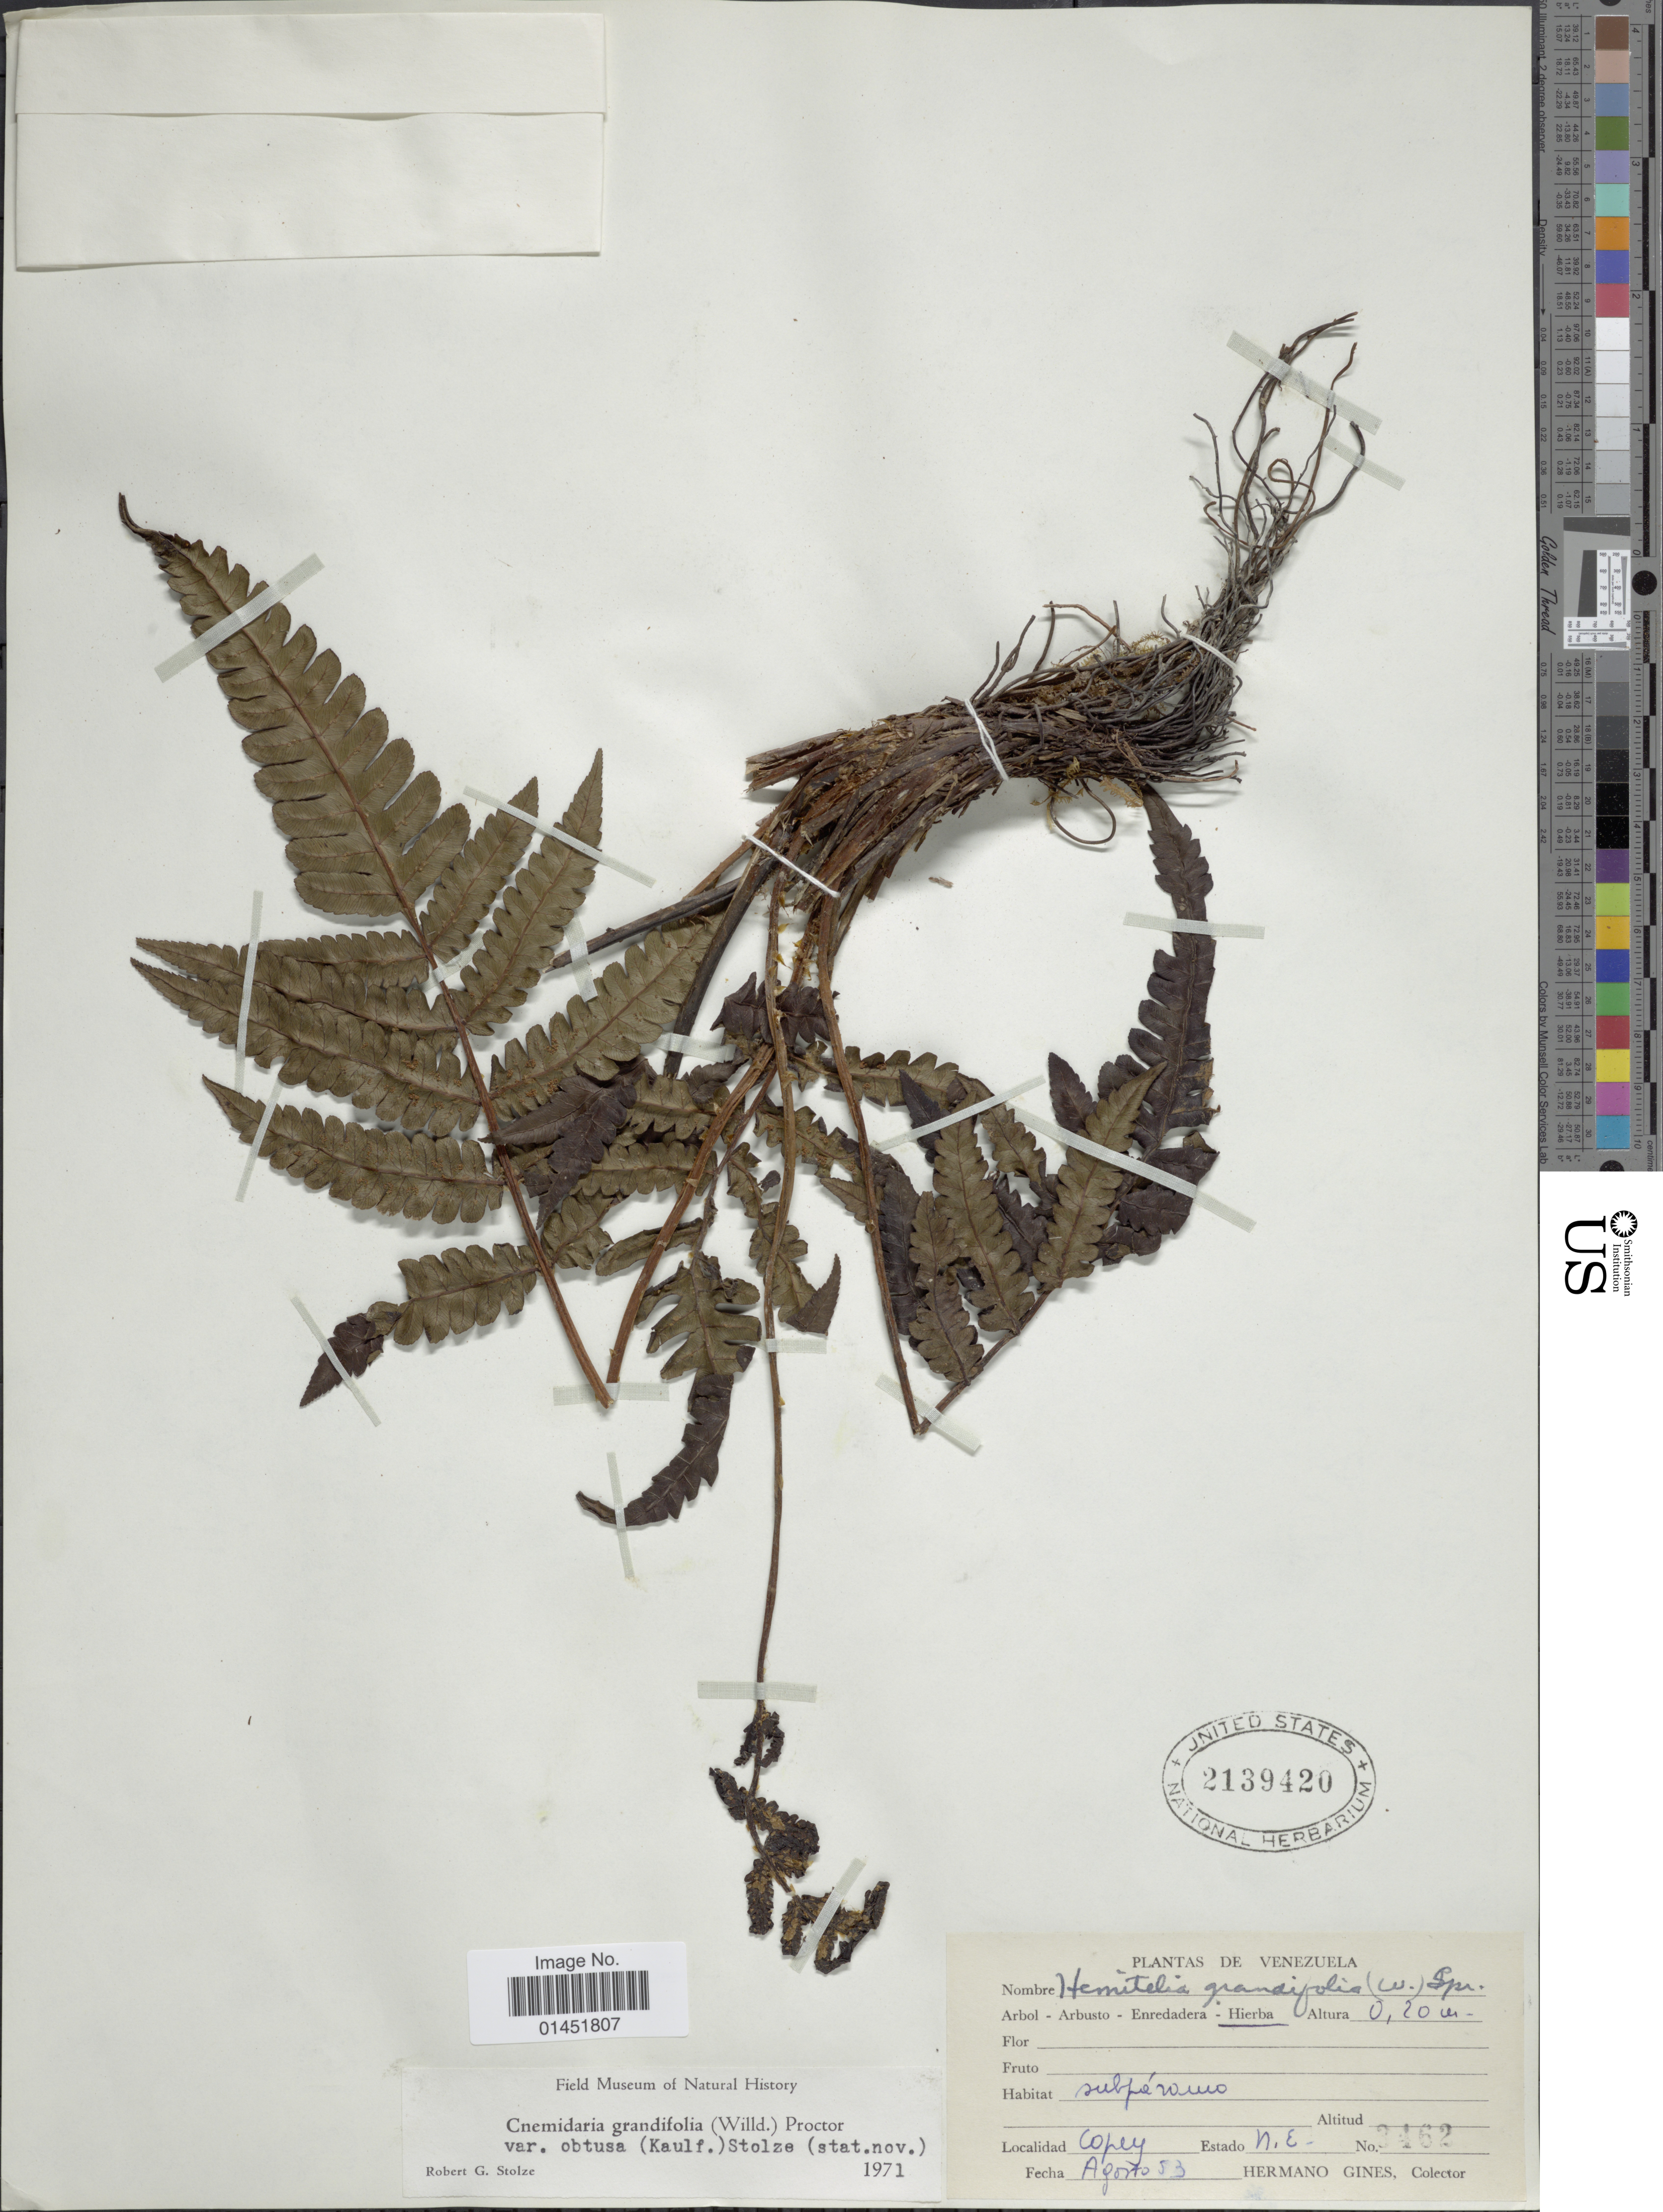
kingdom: Plantae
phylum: Tracheophyta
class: Polypodiopsida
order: Cyatheales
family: Cyatheaceae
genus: Cyathea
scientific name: Cyathea grandifolia var. obtusa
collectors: Bro. Gines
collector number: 3462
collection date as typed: Transcribed d/m/y: /8/53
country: Venezuela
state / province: Nueva Esparta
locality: Copey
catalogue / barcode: US 2139420